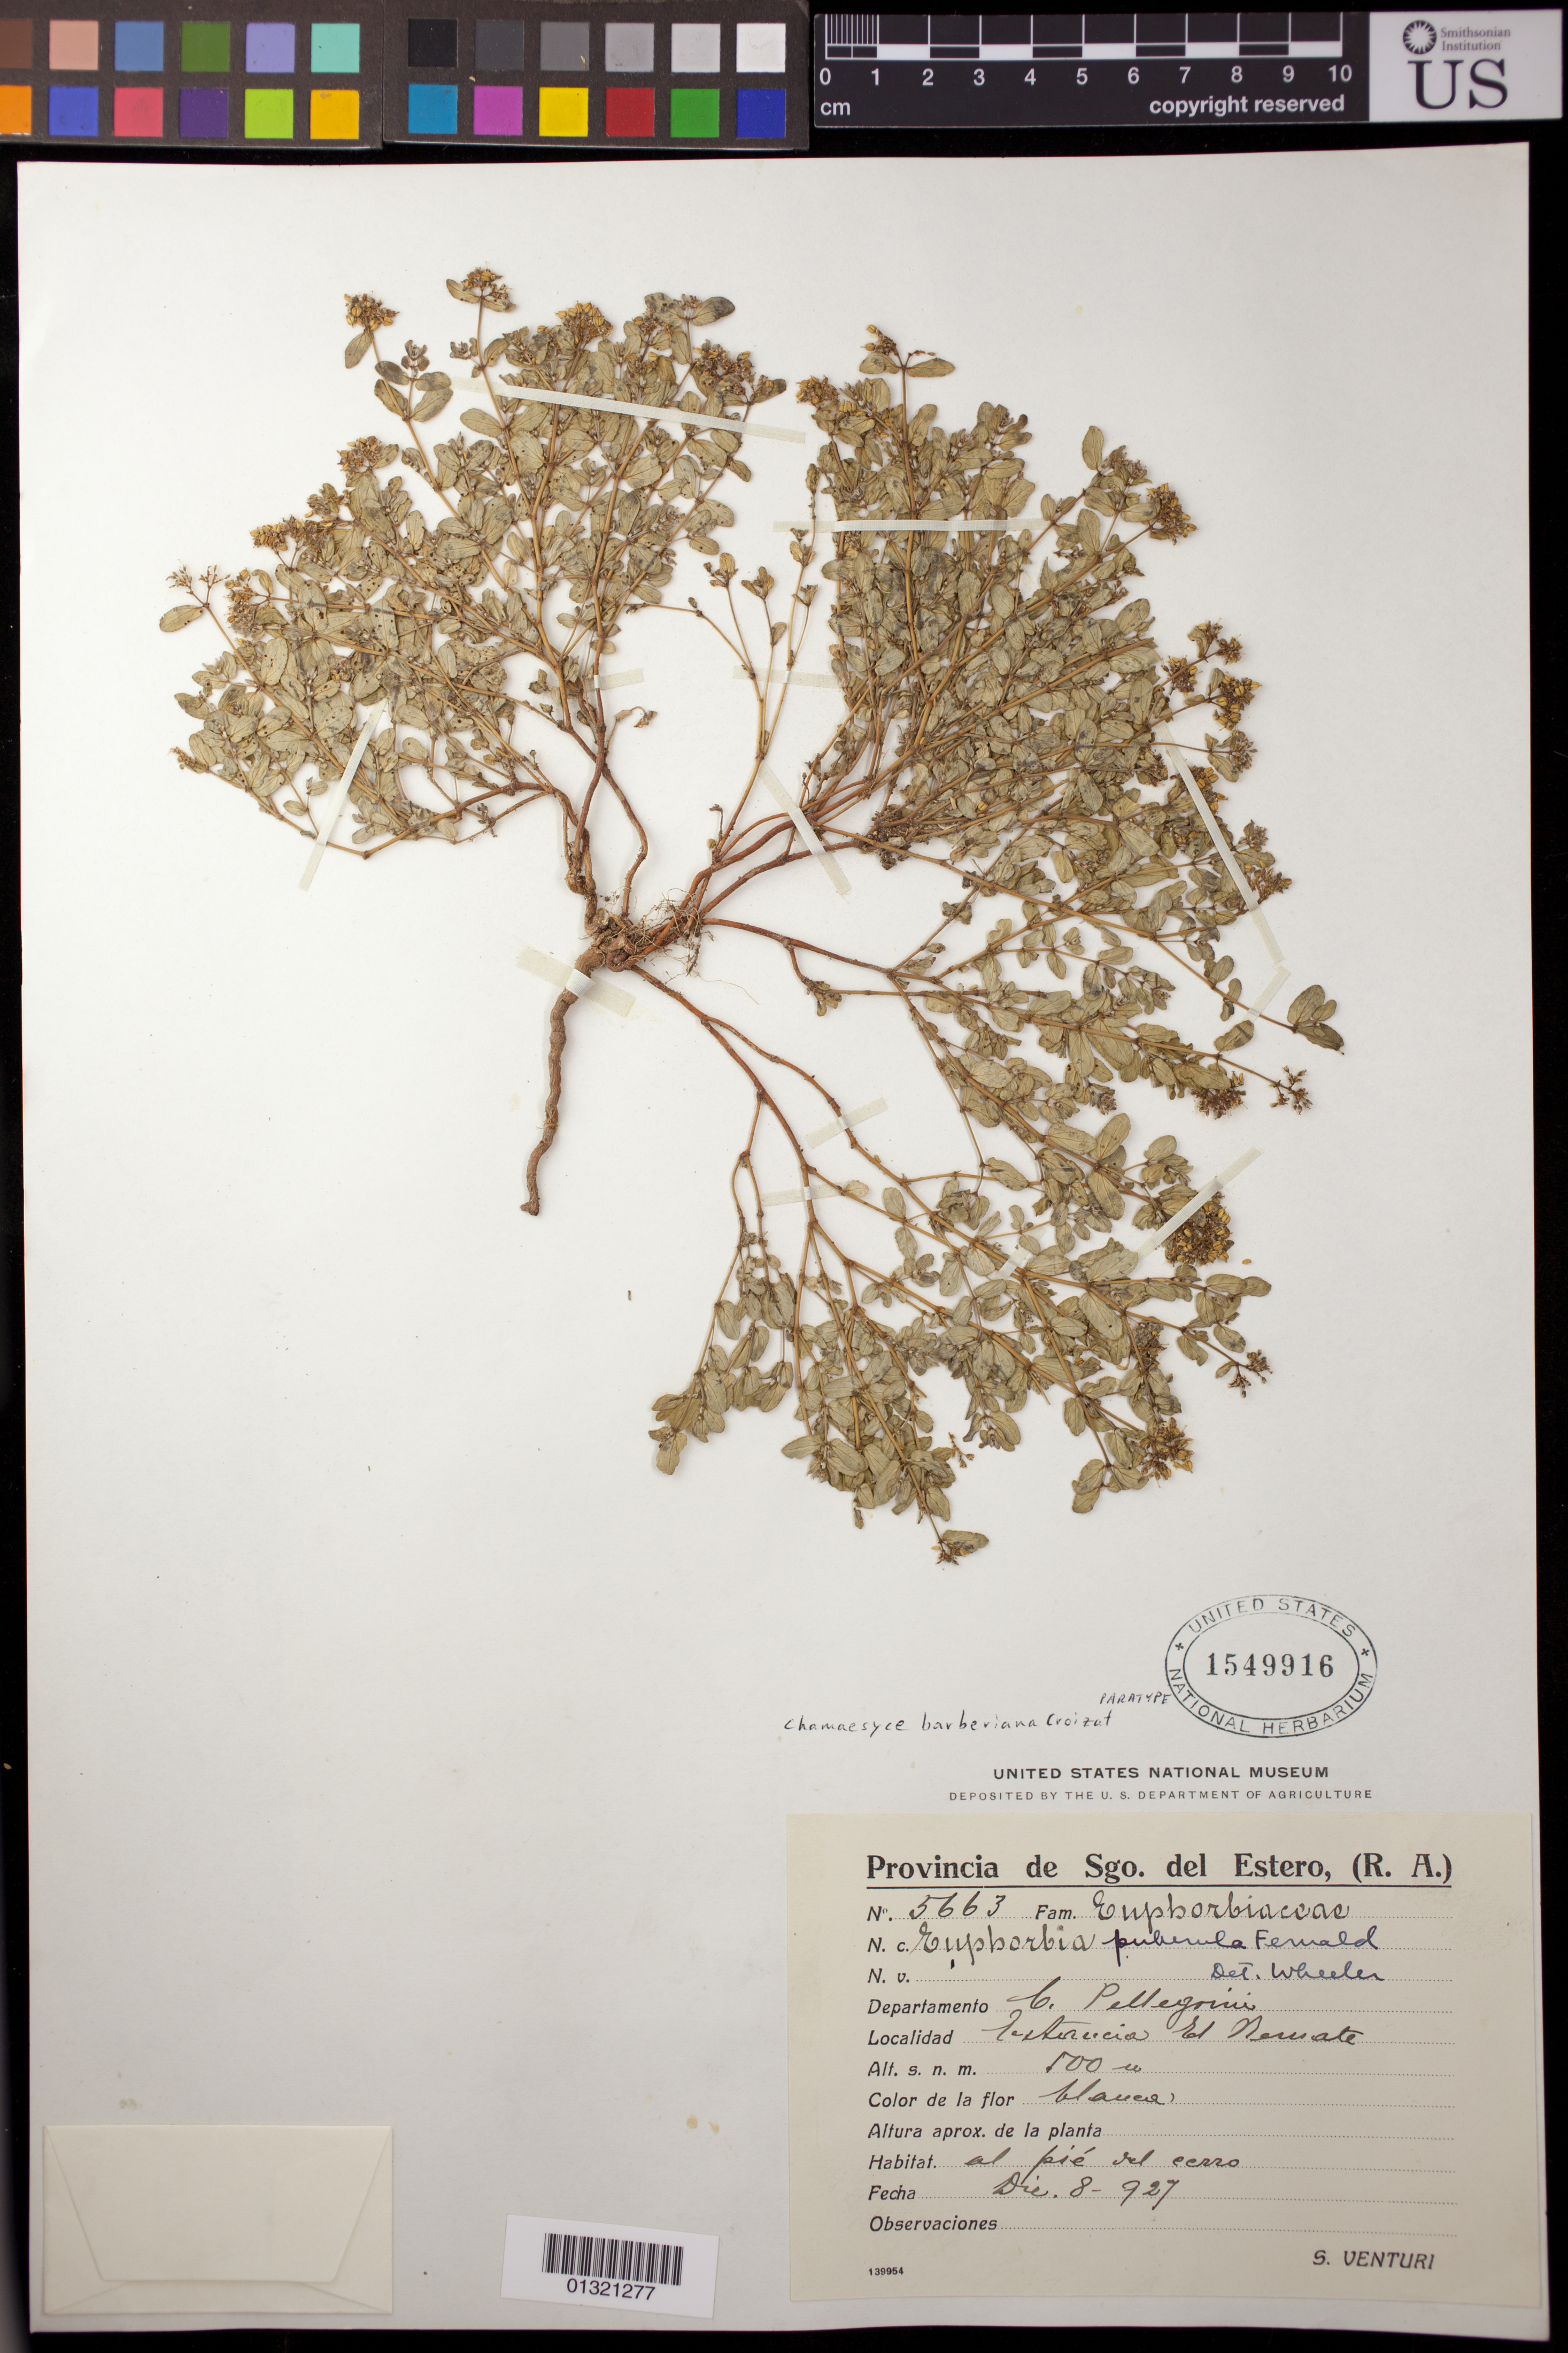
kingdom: Plantae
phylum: Tracheophyta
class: Magnoliopsida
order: Malpighiales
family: Euphorbiaceae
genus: Euphorbia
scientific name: Euphorbia berteroana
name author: Balb.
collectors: S. Venturi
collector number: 5663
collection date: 1927-12-08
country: Argentina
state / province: Santiago del Estero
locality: Estancia El Remate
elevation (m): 100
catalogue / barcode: US 1549916